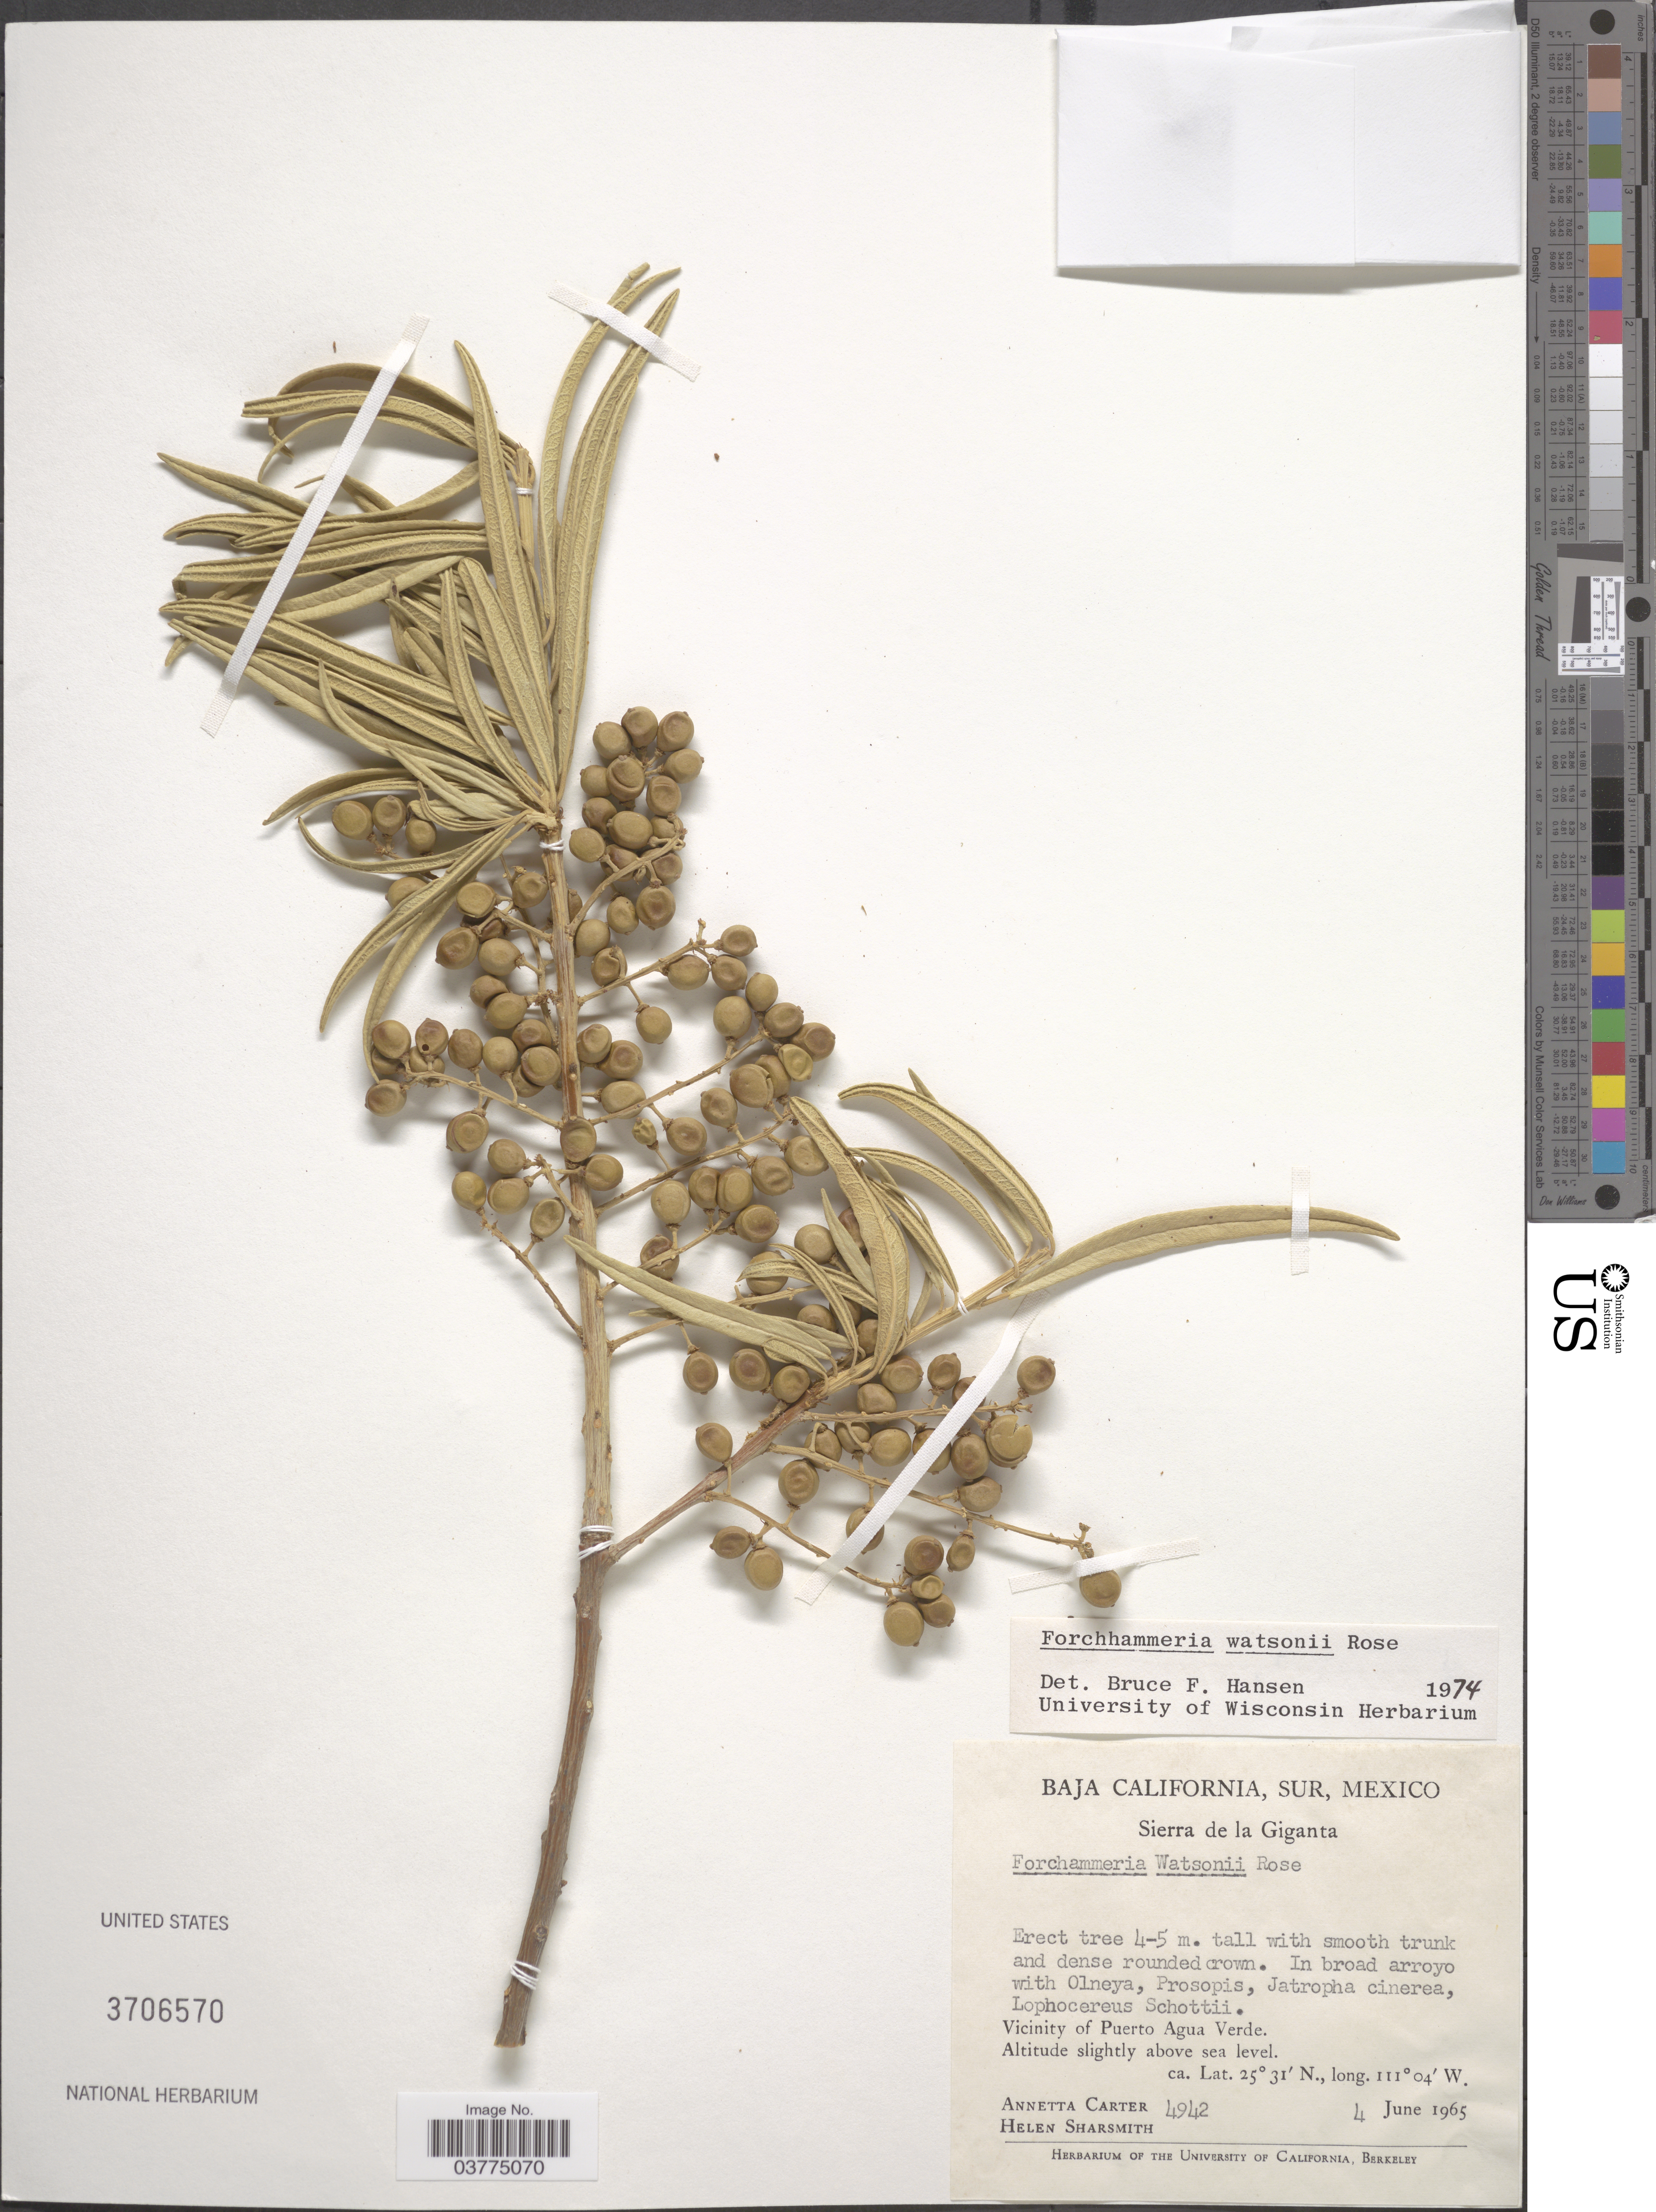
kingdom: Plantae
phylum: Tracheophyta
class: Magnoliopsida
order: Brassicales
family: Stixaceae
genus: Forchhammeria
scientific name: Forchhammeria watsonii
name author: Rose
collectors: A. Carter & H. Sharsmith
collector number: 4942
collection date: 1965-06-04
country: Mexico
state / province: Baja California Sur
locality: Sierra de la Giganta. Vicinity of Puerto Agua Verde.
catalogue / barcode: US 3706570